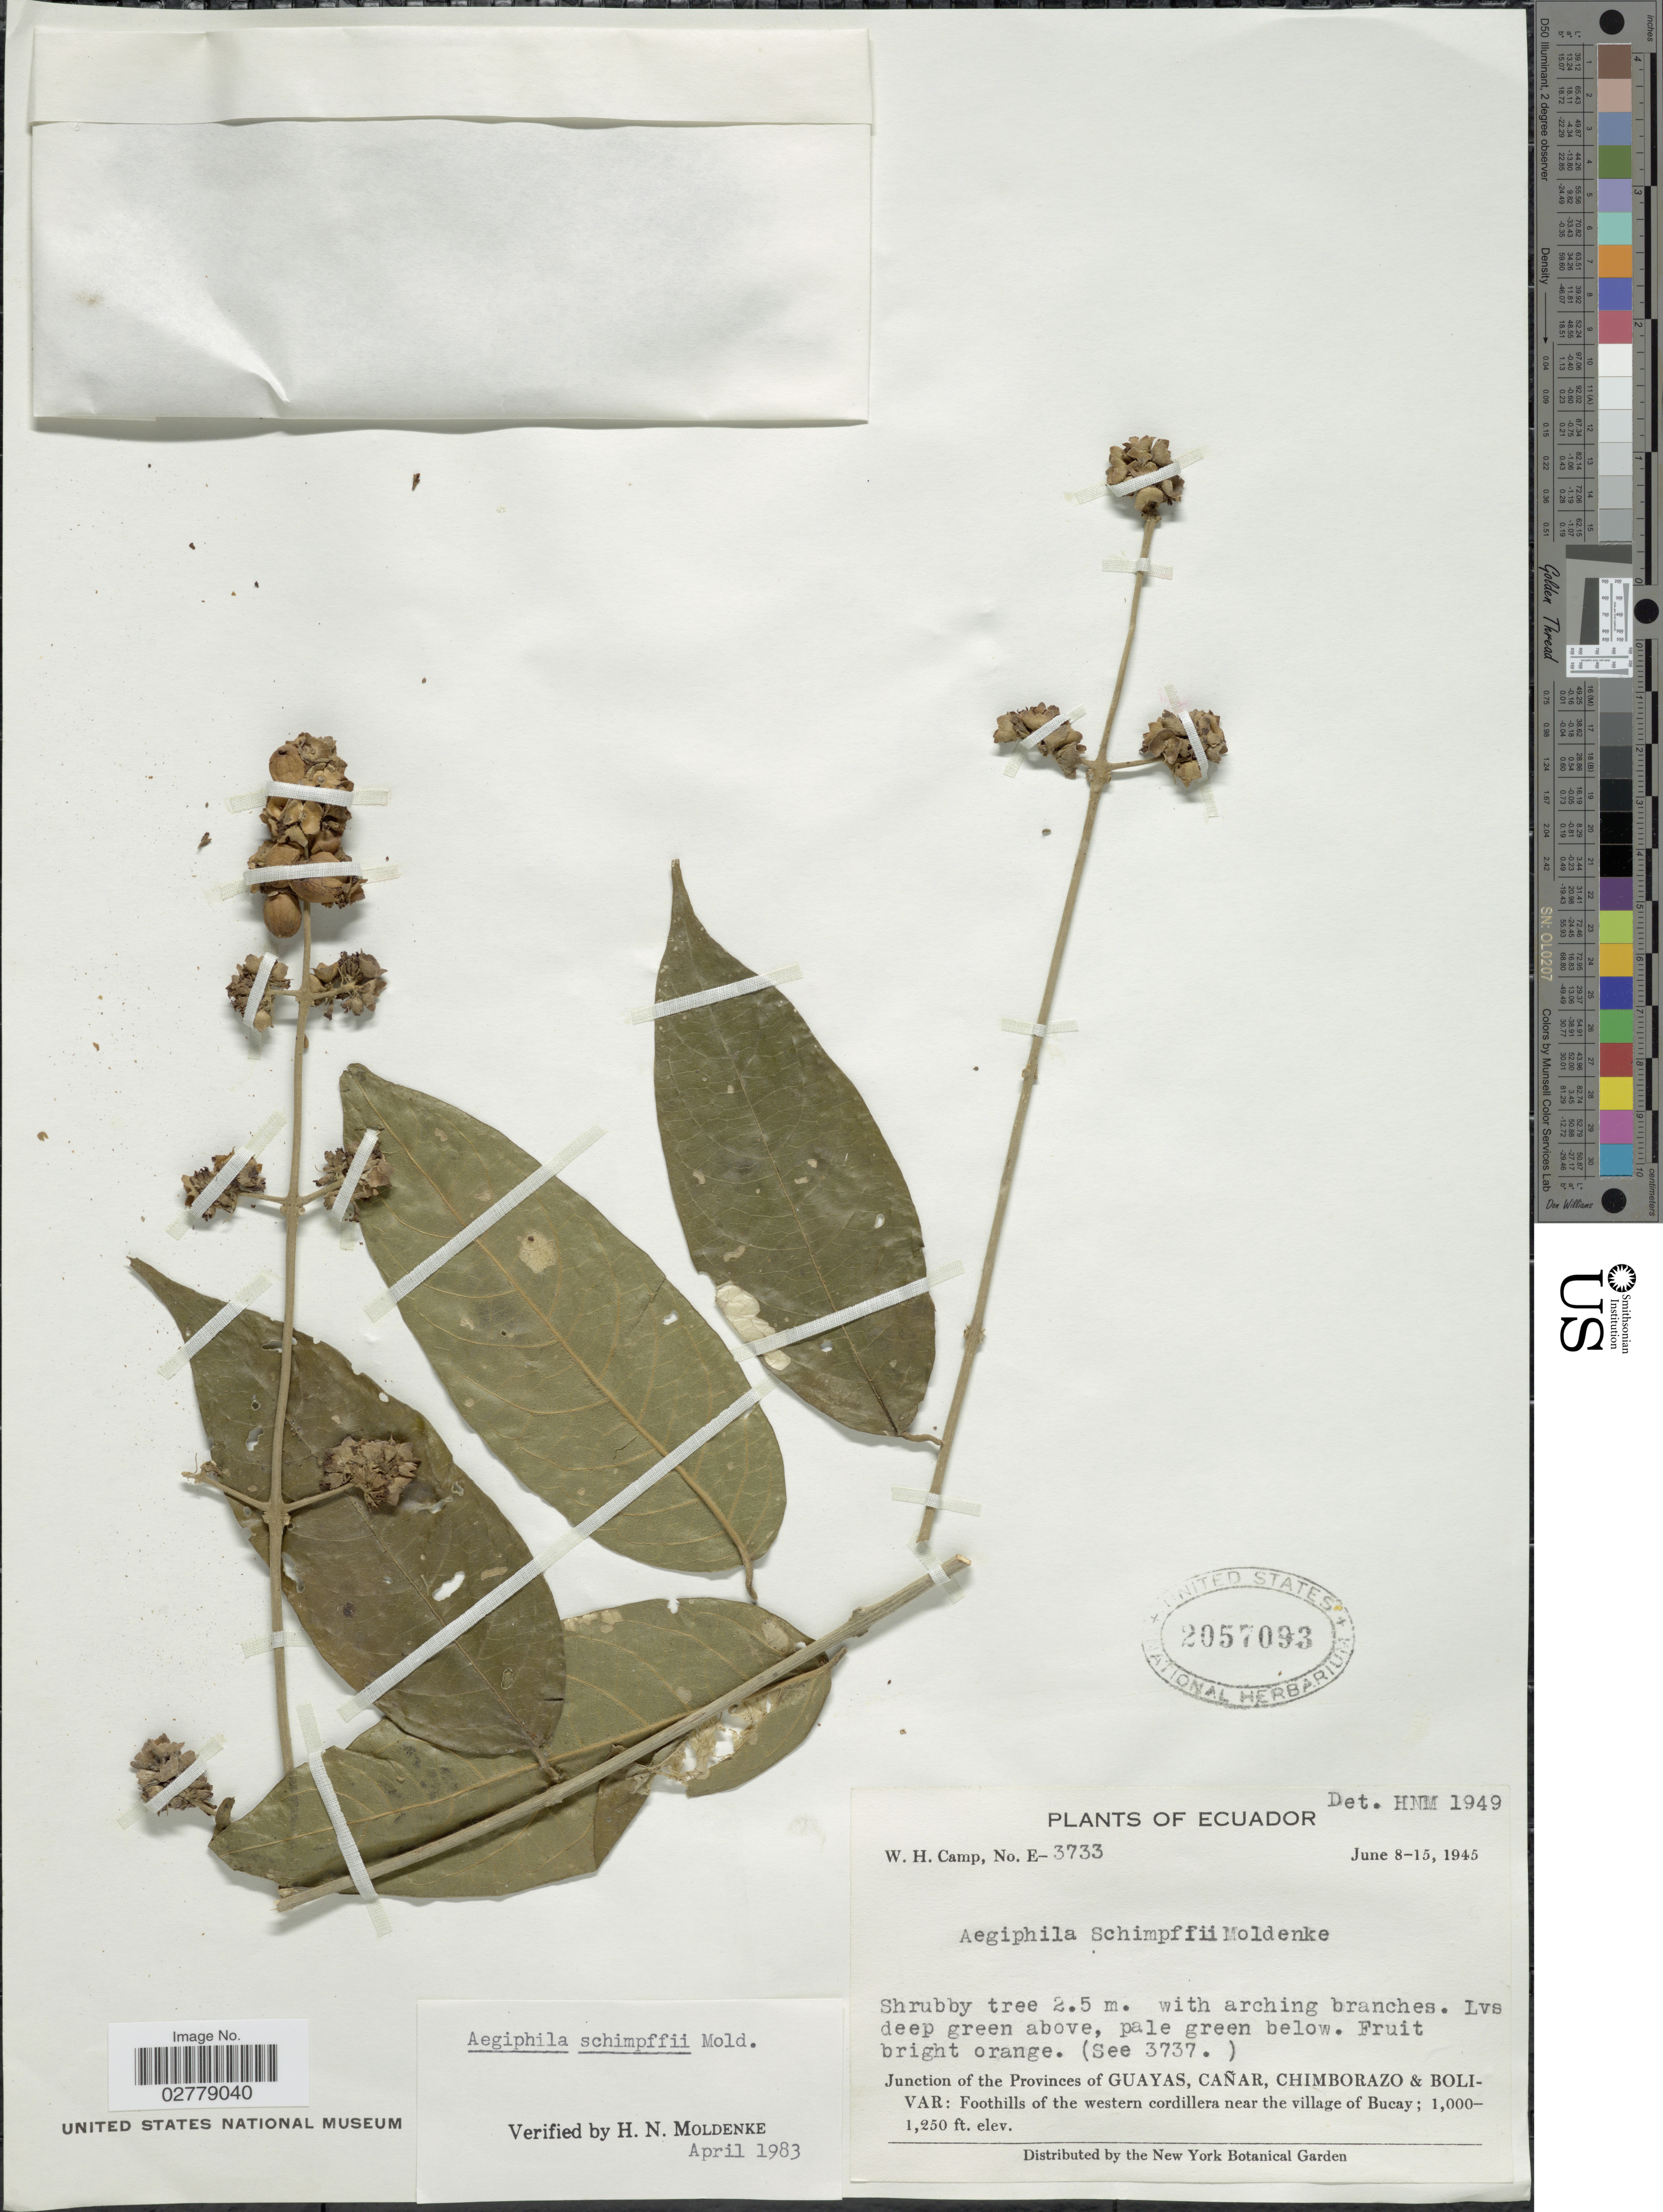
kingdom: Plantae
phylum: Tracheophyta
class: Magnoliopsida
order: Lamiales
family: Lamiaceae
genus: Aegiphila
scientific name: Aegiphila schimpffii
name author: Moldenke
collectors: W. H. Camp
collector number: E-3733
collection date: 1945-06-08/1945-06-15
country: Ecuador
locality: Junction of the Provinces of Guayas, Cañar, Chimborazo & Bolivar: Foothills of the western cordillera near the village of Bucay.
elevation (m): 305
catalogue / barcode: US 2057093